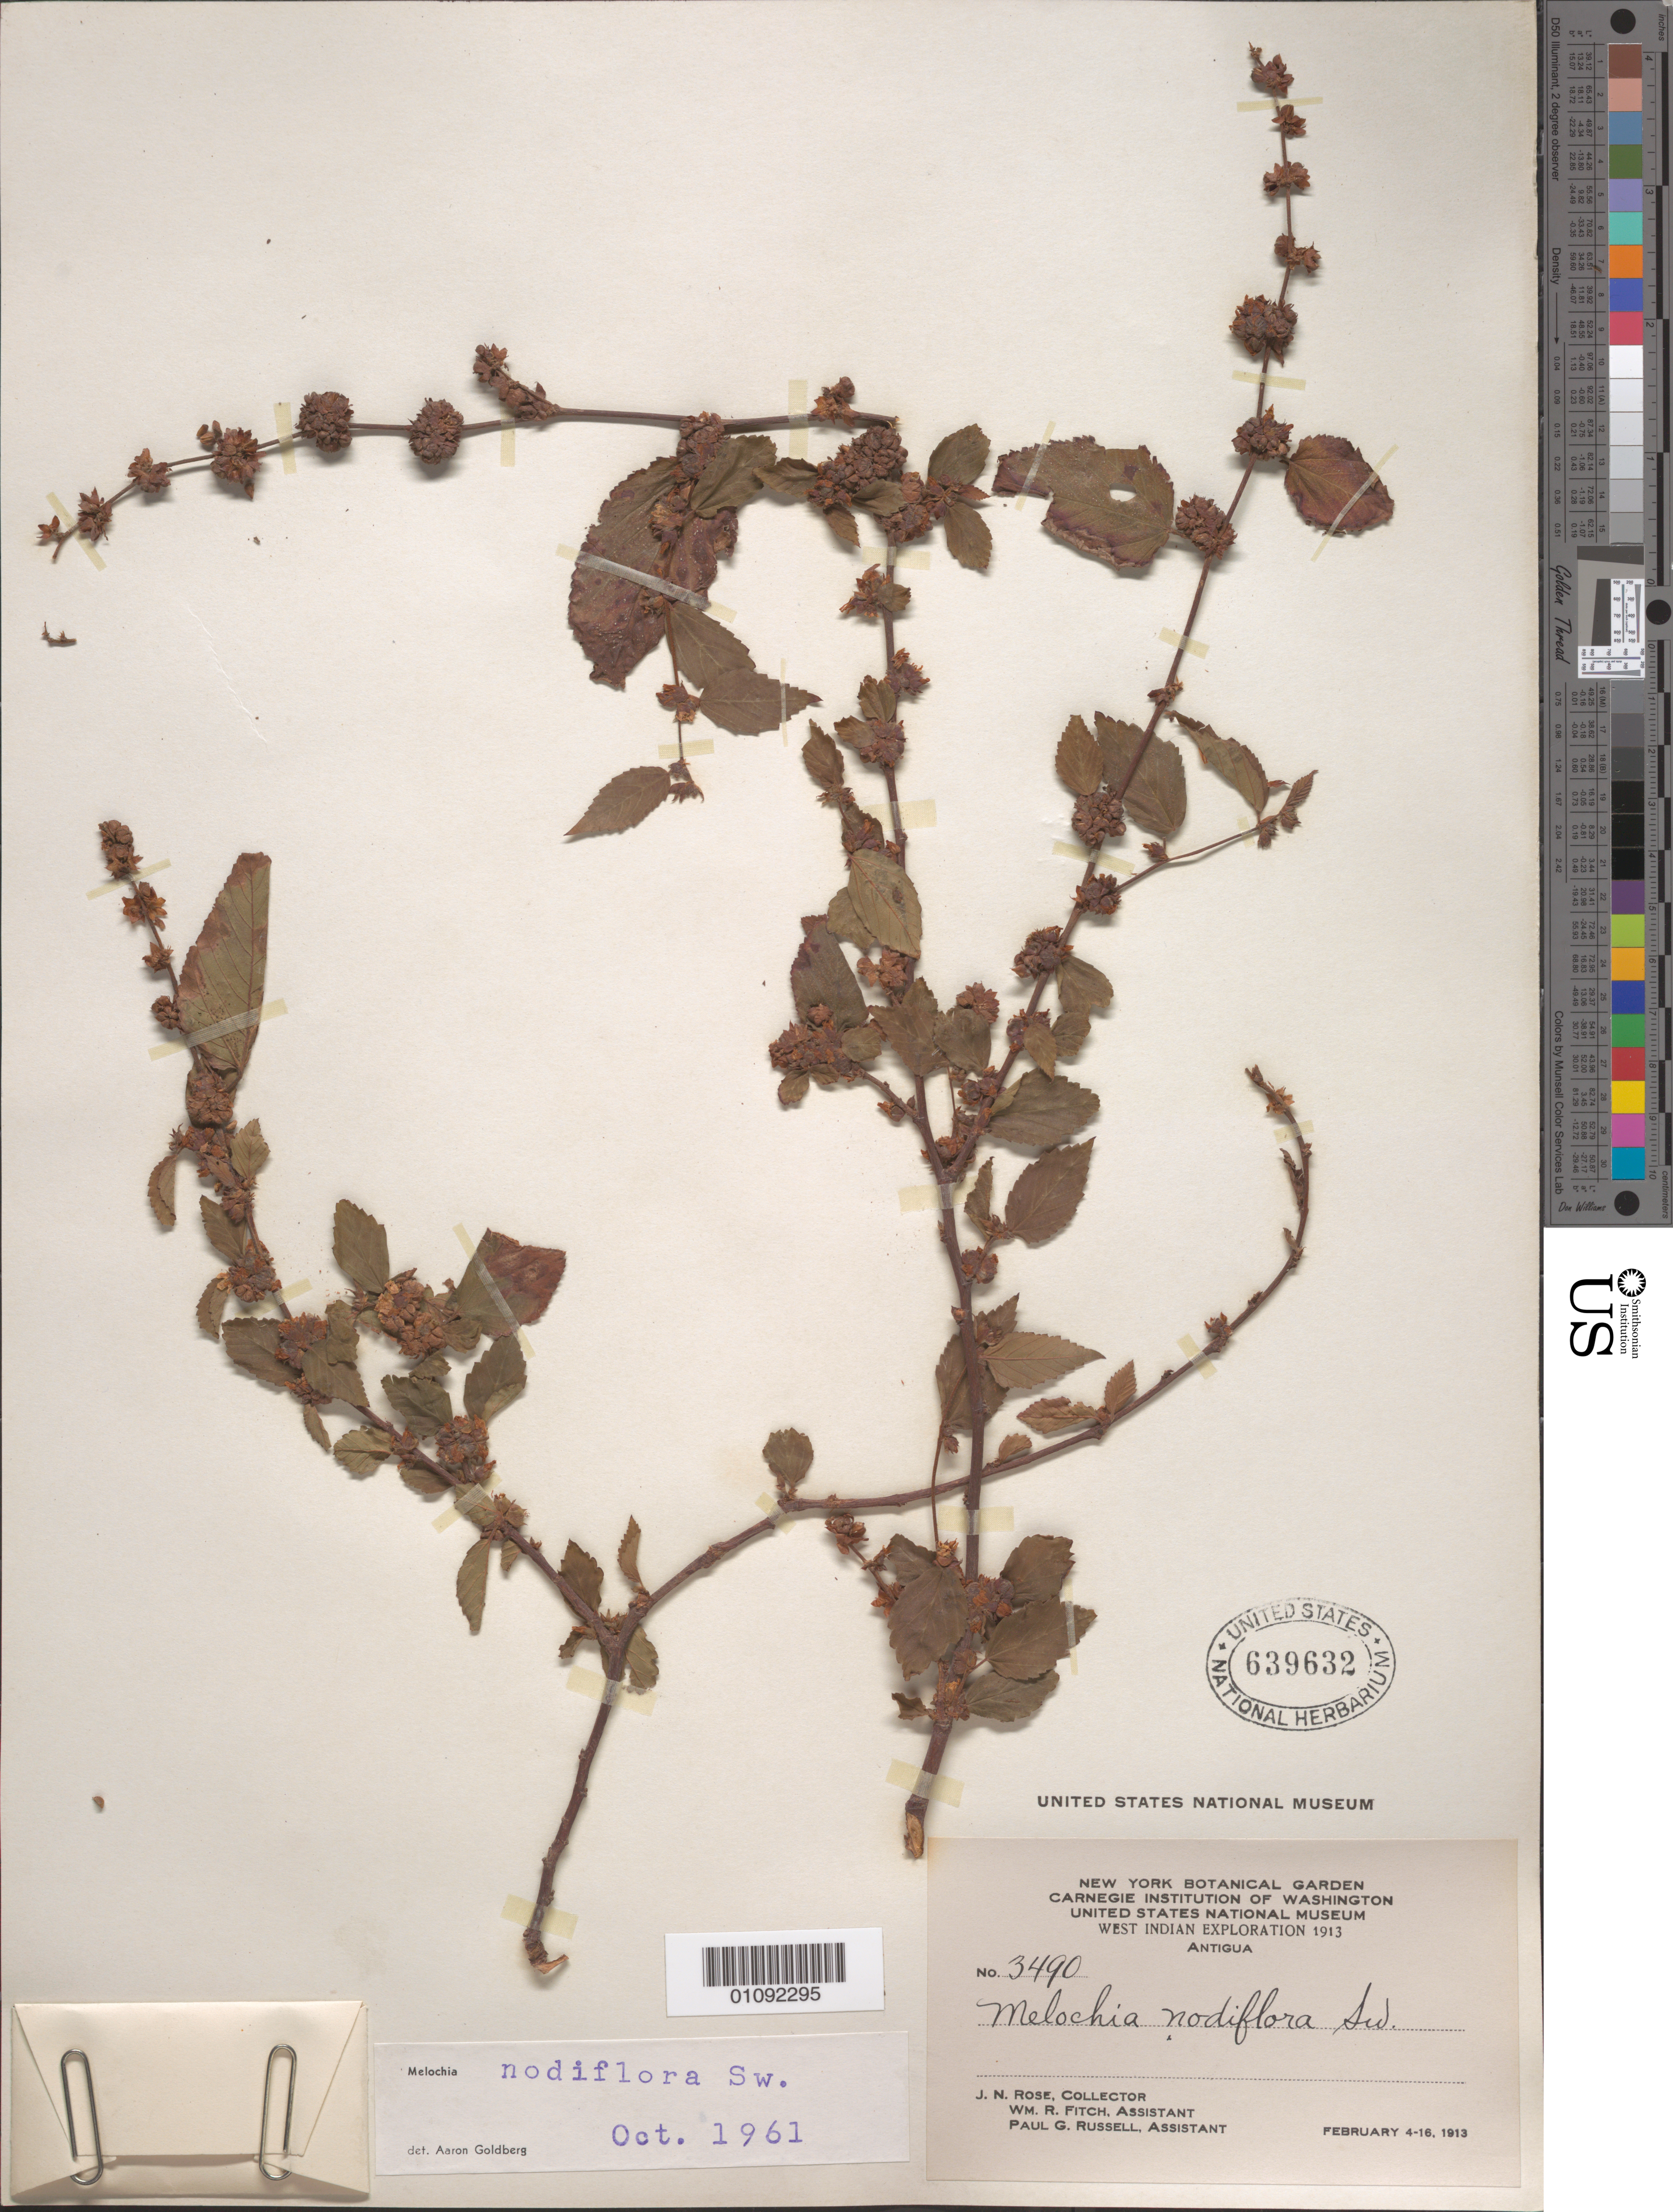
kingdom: Plantae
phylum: Tracheophyta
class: Magnoliopsida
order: Malvales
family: Malvaceae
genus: Melochia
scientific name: Melochia nodiflora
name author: Sw.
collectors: J. N. Rose, W. R. Fitch & P. G. Russell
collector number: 3490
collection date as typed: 04 Feb 1913 to 16 Feb 1913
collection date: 1913-02-04/1913-02-16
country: Antigua and Barbuda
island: Antigua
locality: Antigua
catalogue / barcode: US 639632